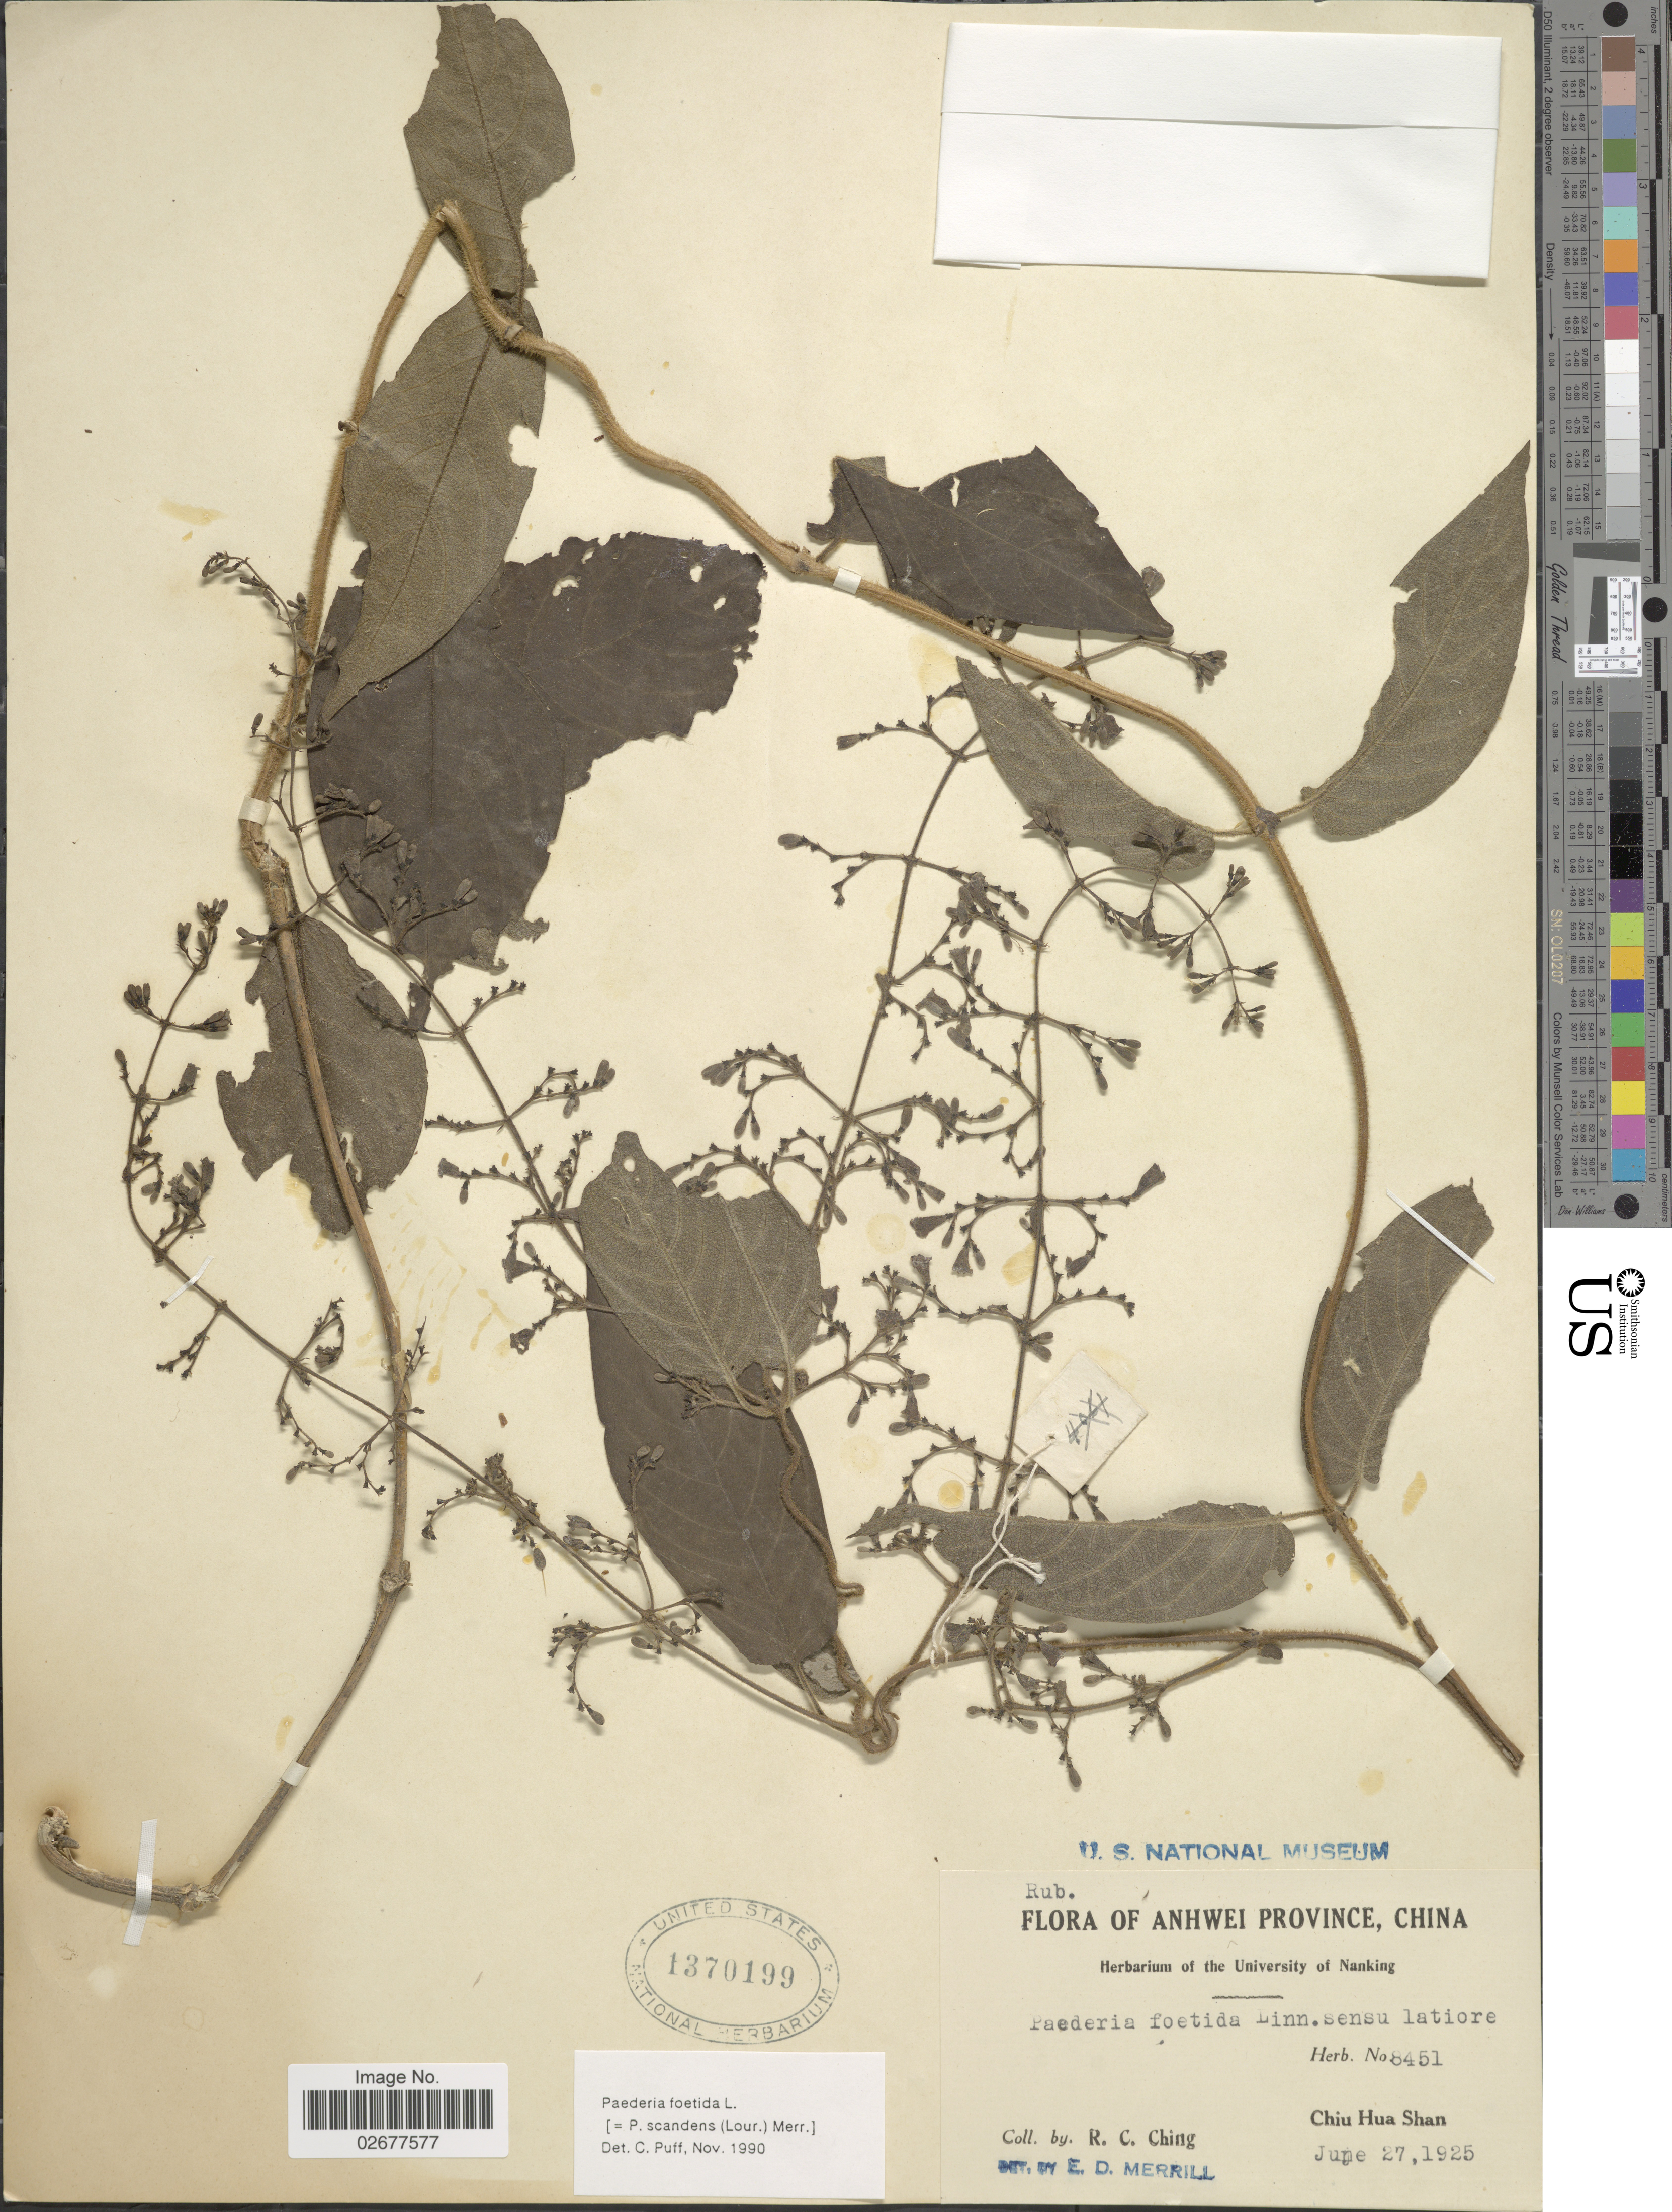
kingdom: Plantae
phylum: Tracheophyta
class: Magnoliopsida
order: Gentianales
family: Rubiaceae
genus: Paederia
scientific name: Paederia foetida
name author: Wall.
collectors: R. C. Ching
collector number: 8451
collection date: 1925-06-27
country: China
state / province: Anhui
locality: Anhwei Province. Chiu Hua Shan.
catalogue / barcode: US 1370199